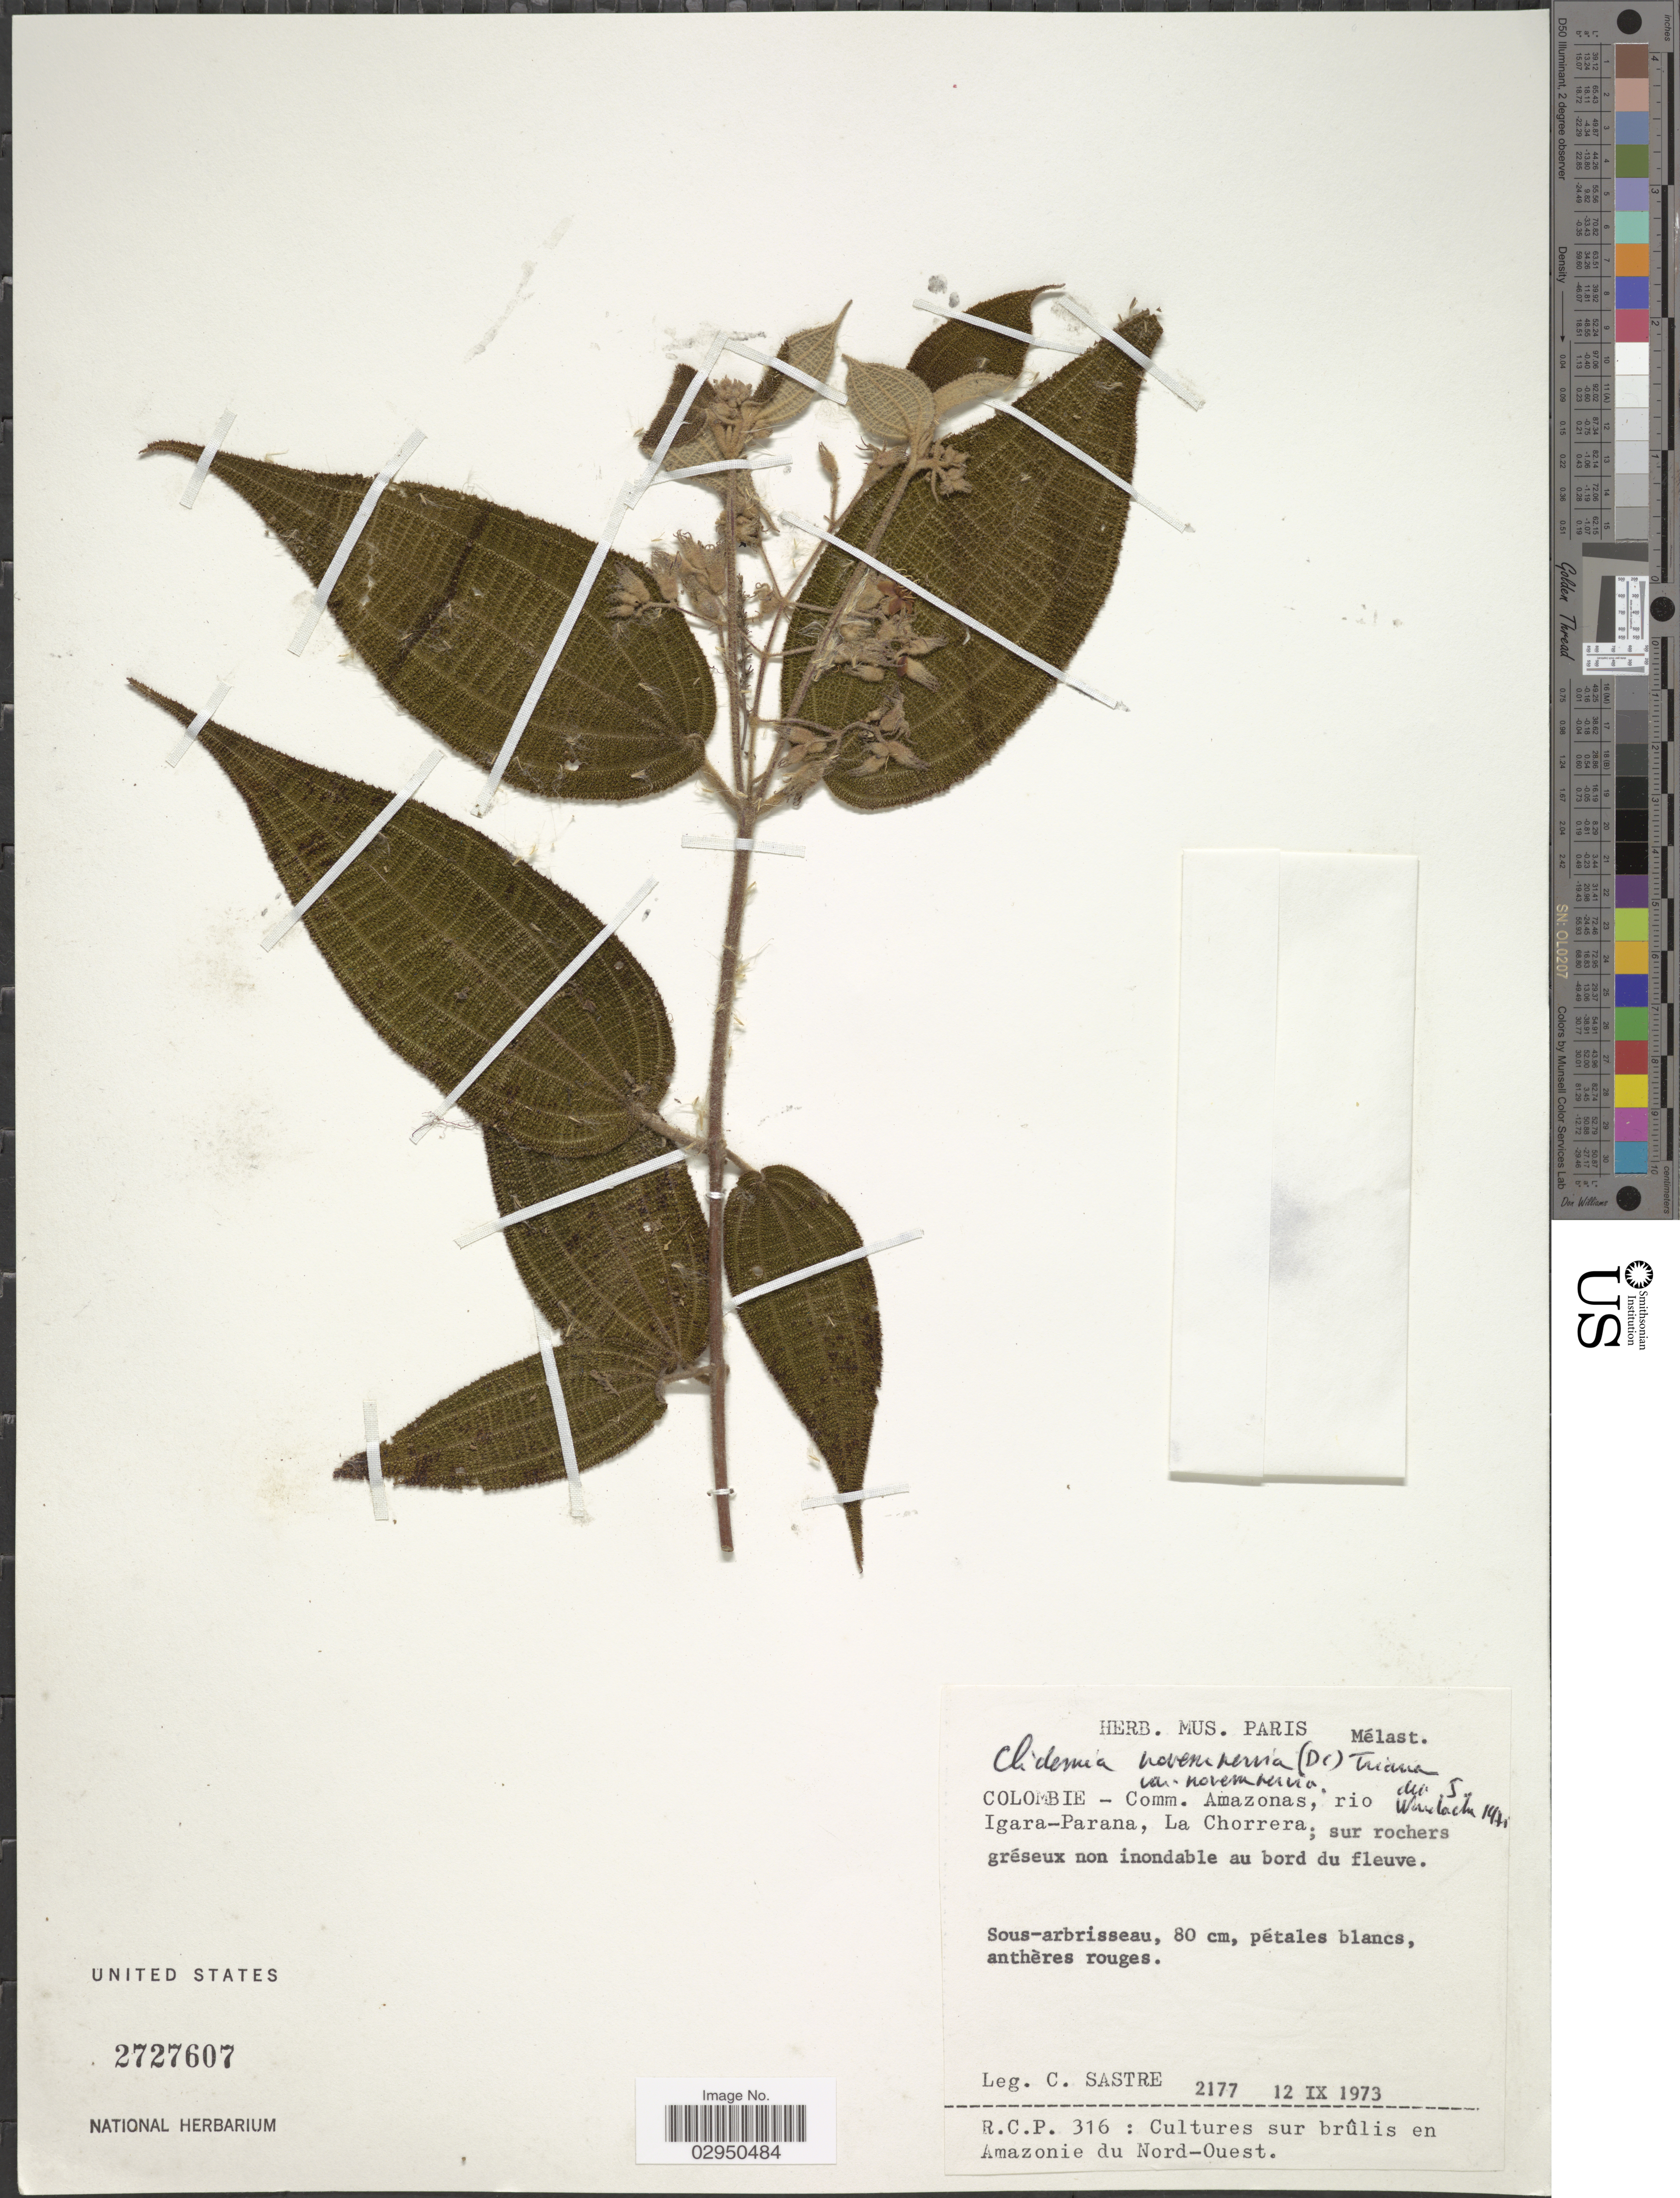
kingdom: Plantae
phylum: Tracheophyta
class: Magnoliopsida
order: Myrtales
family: Melastomataceae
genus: Clidemia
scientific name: Clidemia novemnervia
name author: (DC.) Triana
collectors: C. Sastre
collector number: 2177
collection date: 1973-09-12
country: Colombia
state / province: Amazônas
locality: Comm. Amazonas, rio Igara-Parana, La Chorrera; sur rochers.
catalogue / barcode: US 2727607